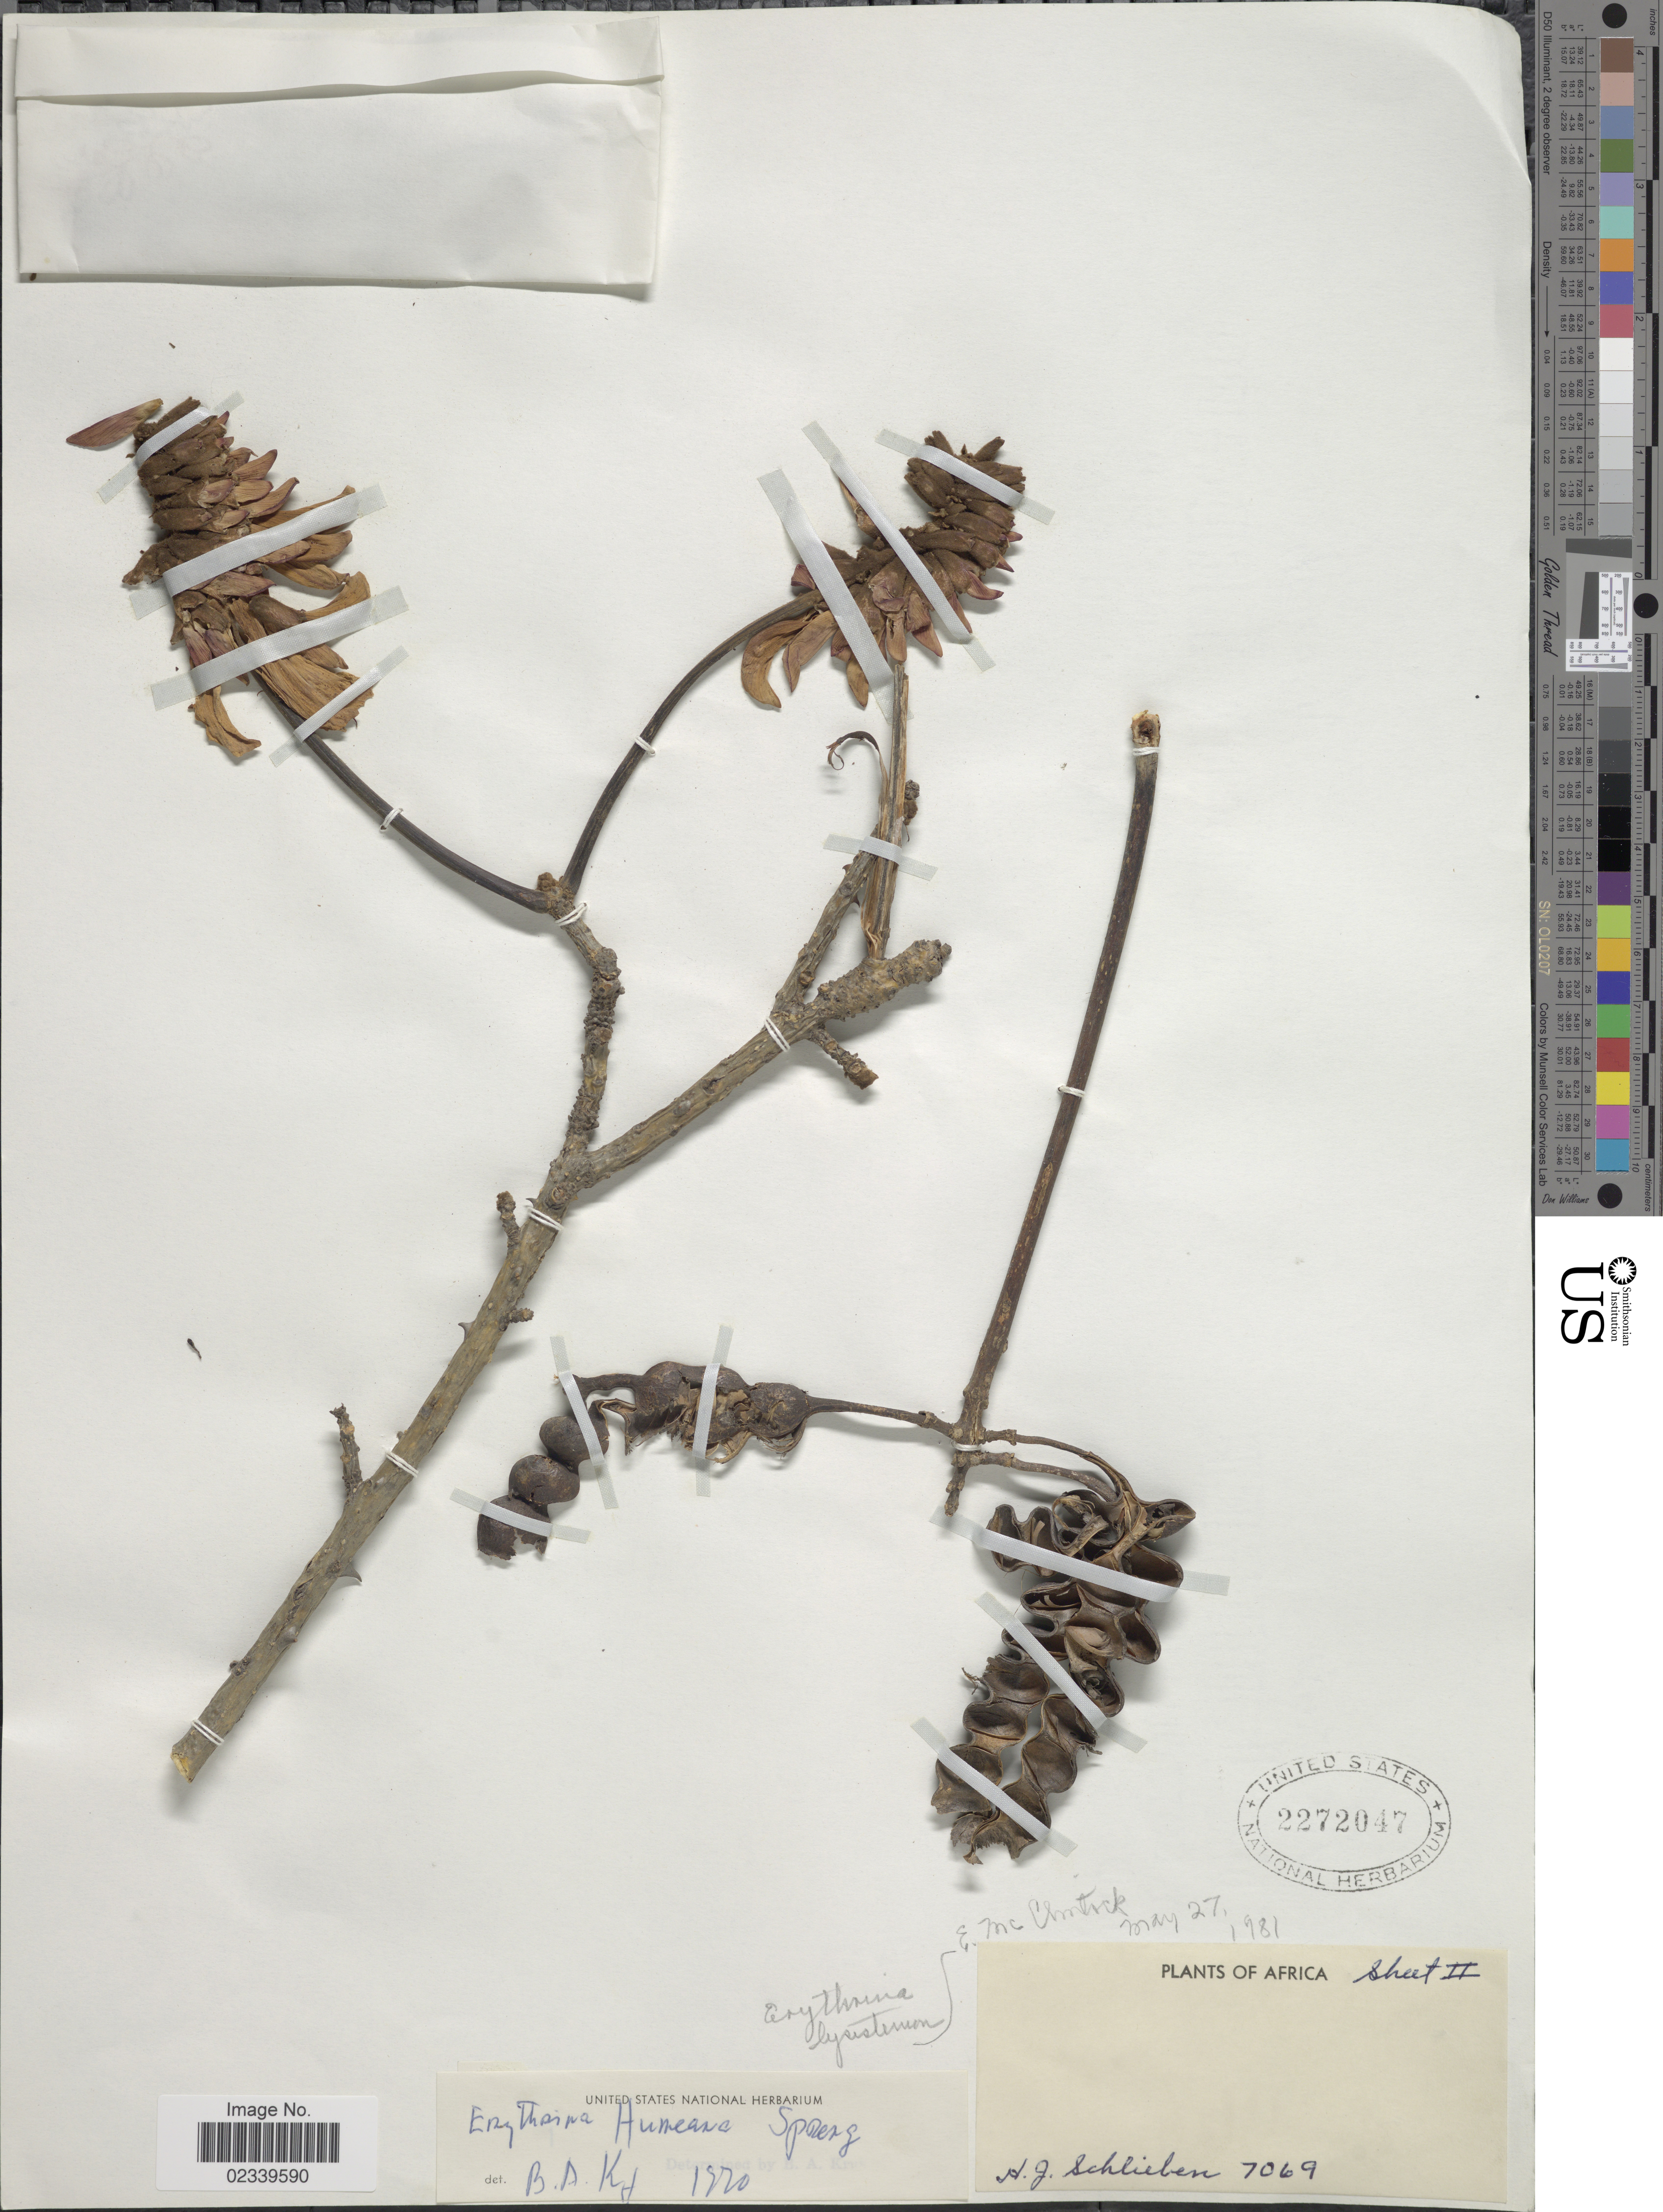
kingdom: Plantae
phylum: Tracheophyta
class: Magnoliopsida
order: Fabales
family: Fabaceae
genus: Erythrina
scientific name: Erythrina lysistemon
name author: Hutch.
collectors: H. J. Schlieben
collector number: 7069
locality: Africa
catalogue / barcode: US 2272047